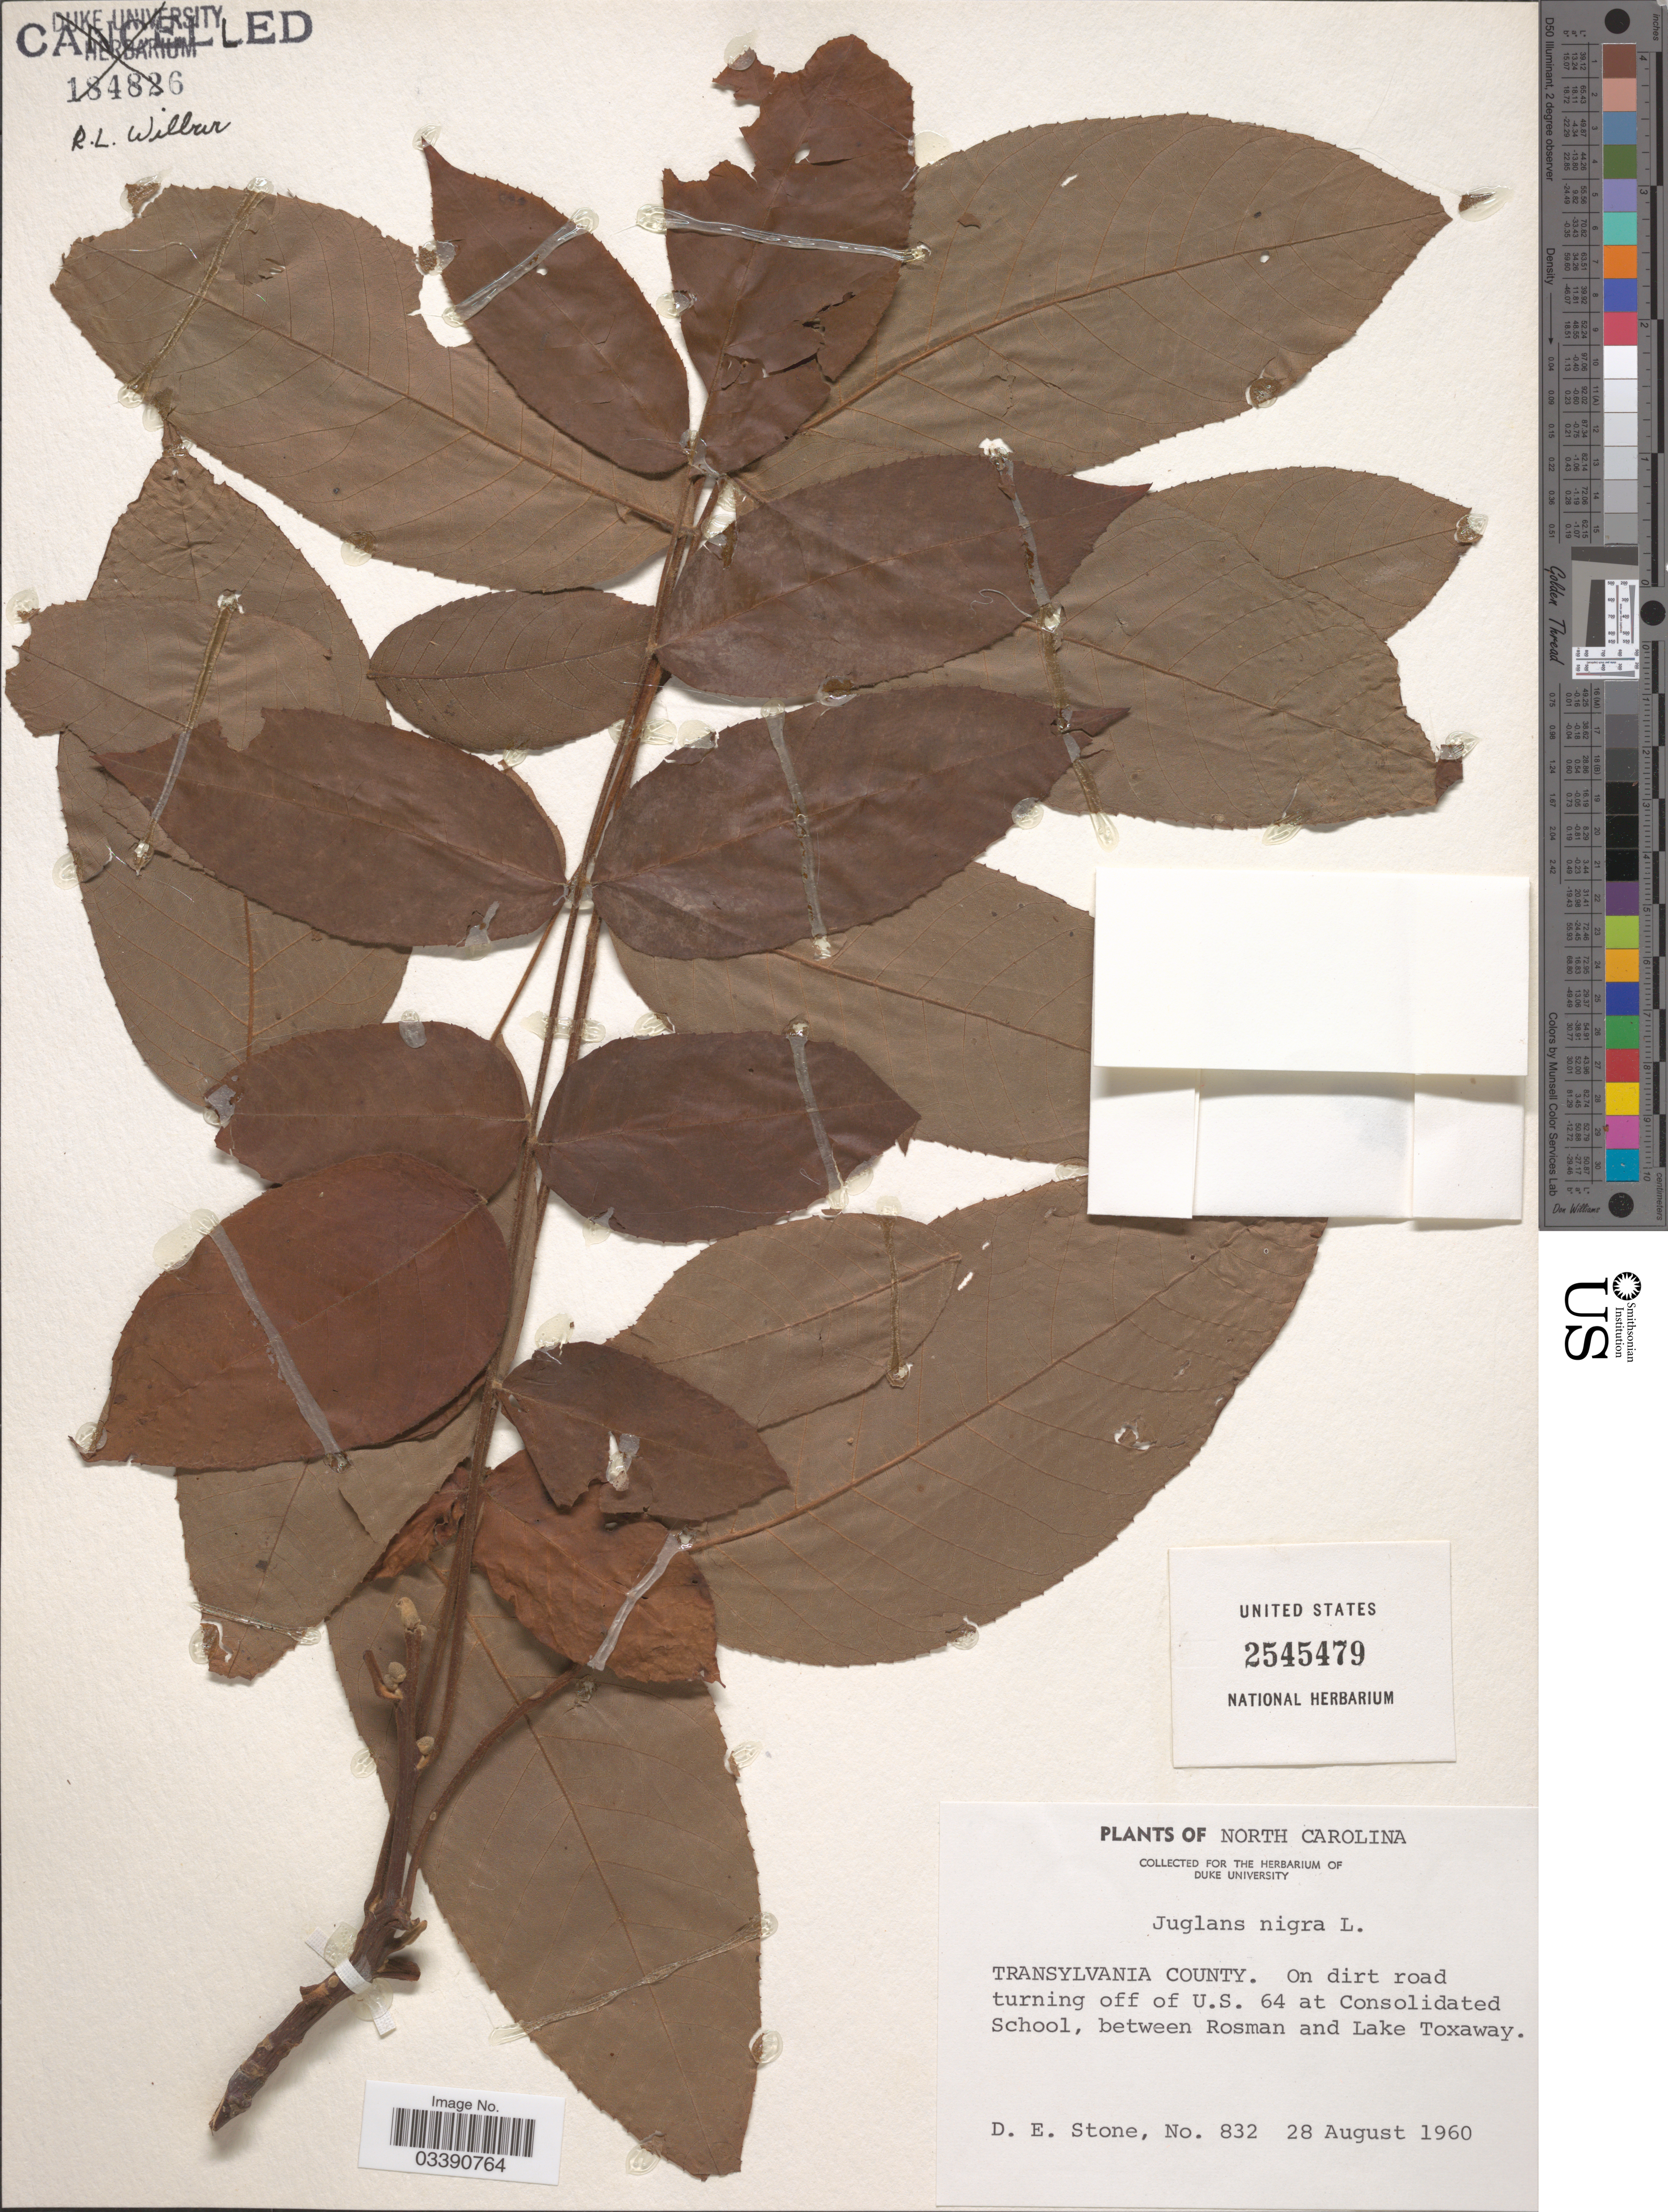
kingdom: Plantae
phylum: Tracheophyta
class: Magnoliopsida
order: Fagales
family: Juglandaceae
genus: Juglans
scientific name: Juglans nigra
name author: L.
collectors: D. E. Stone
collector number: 832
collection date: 1960-08-28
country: United States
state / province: North Carolina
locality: Transylvania County. On dirt road turning off of U.S. 64 at Consolidated School, between Rosman and Lake Toxaway.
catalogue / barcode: US 2545479